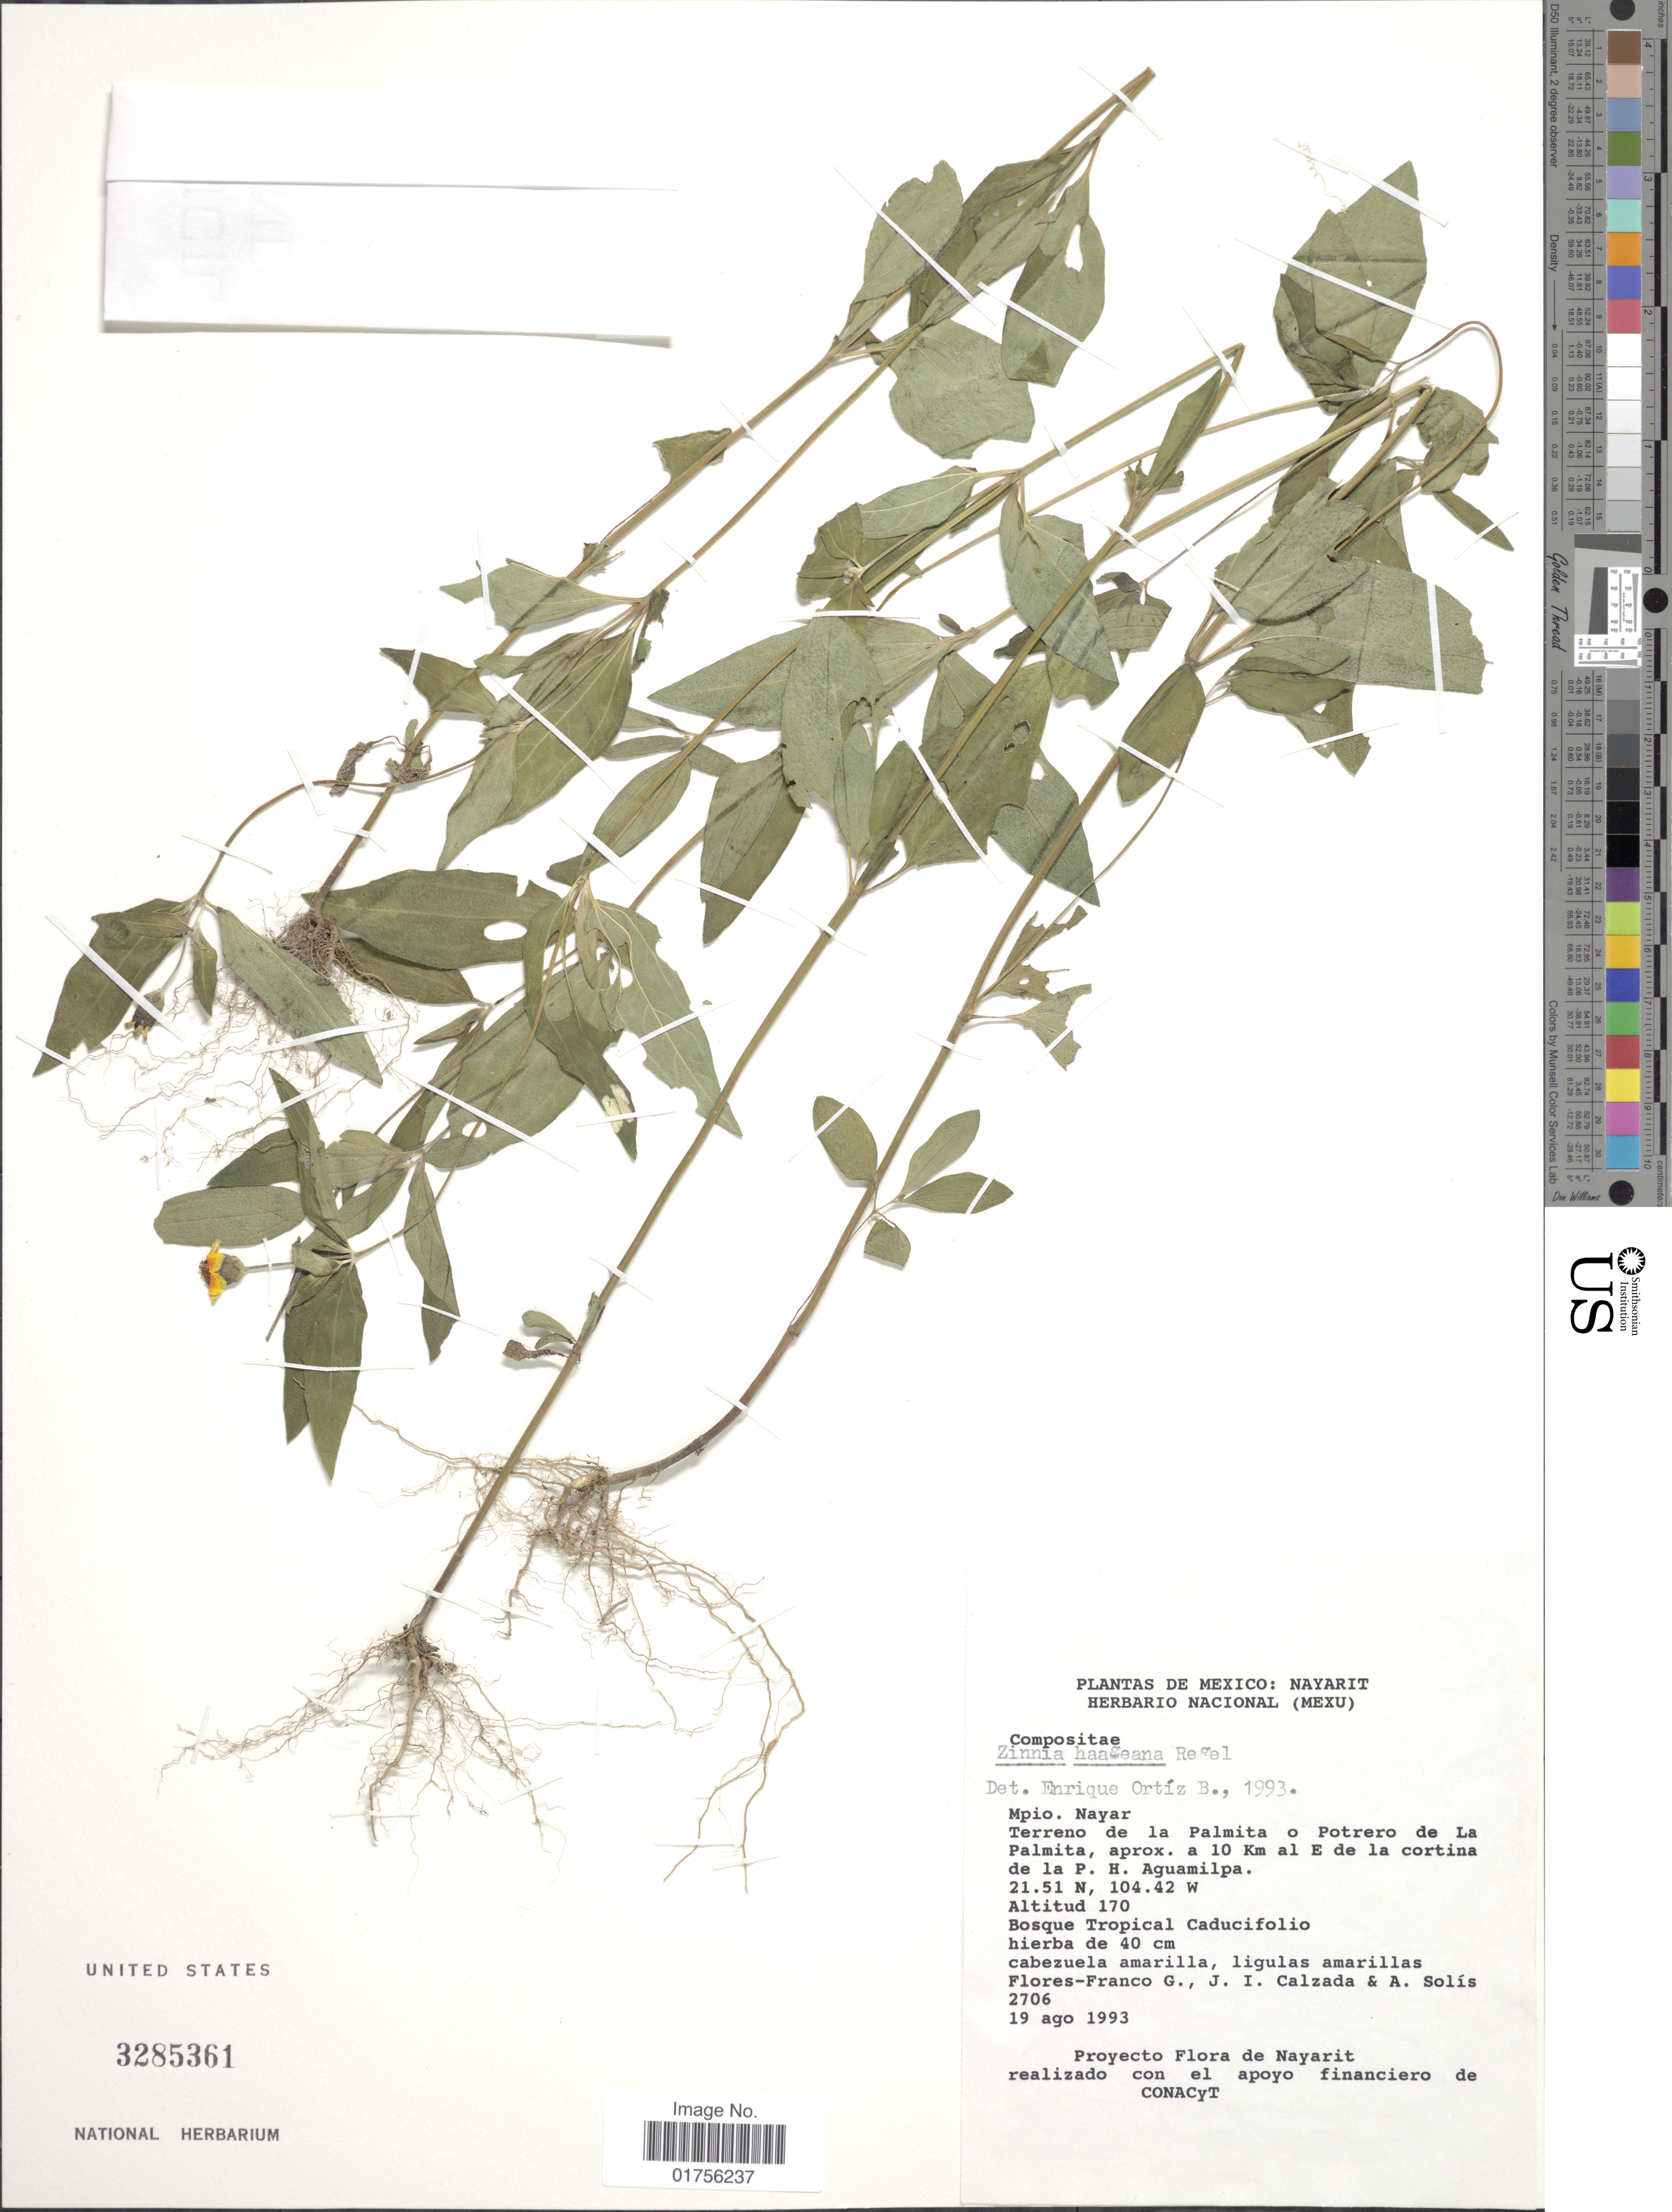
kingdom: Plantae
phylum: Tracheophyta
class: Magnoliopsida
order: Asterales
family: Asteraceae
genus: Zinnia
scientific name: Zinnia haageana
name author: Regel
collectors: G. Flores F., J. I. Calzada & A. Solis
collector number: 2706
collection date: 1993-08-19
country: Mexico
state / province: Nayarit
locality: Mpio. Nayar, Terreno de la Palmita o Potrero de La Palmita, aprox. a 10 Km al E de la cortina de la P. H. Aguamilpa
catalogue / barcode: US 3285361